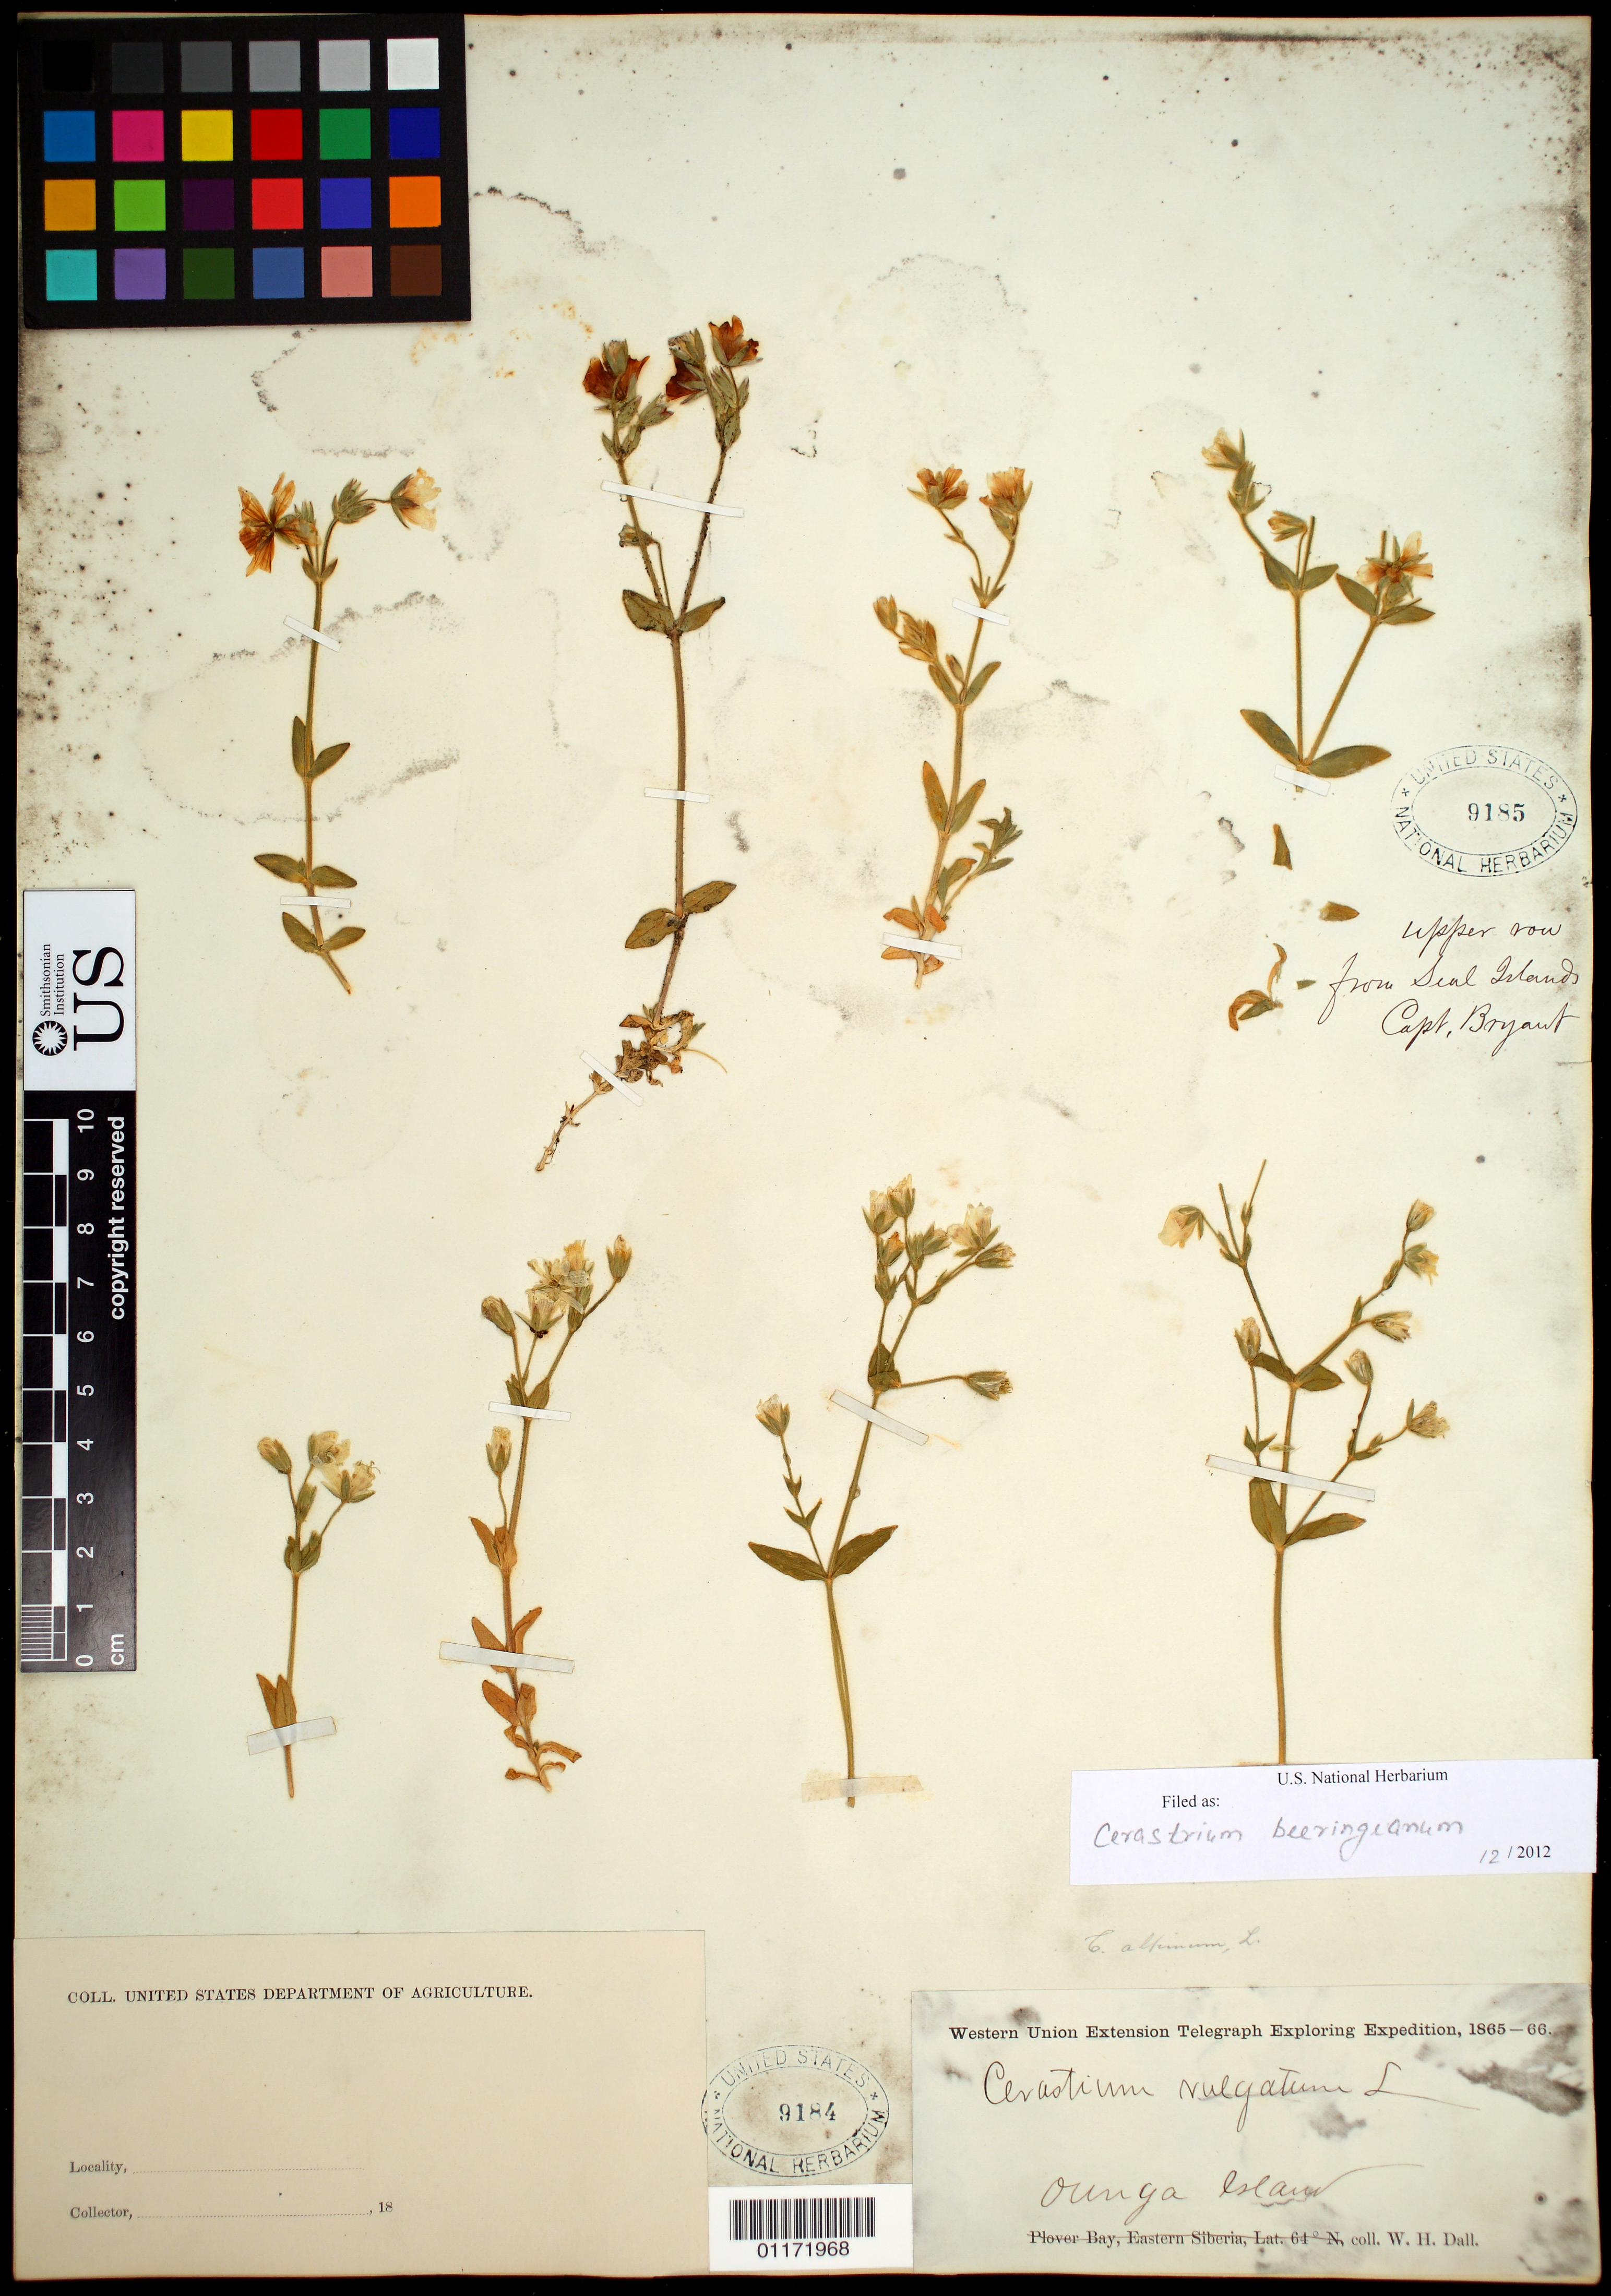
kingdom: Plantae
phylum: Tracheophyta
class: Magnoliopsida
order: Caryophyllales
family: Caryophyllaceae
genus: Cerastium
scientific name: Cerastium beeringianum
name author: Cham. & Schltdl.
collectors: W. Dall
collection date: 1865/1866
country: United States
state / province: Alaska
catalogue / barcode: US 9184